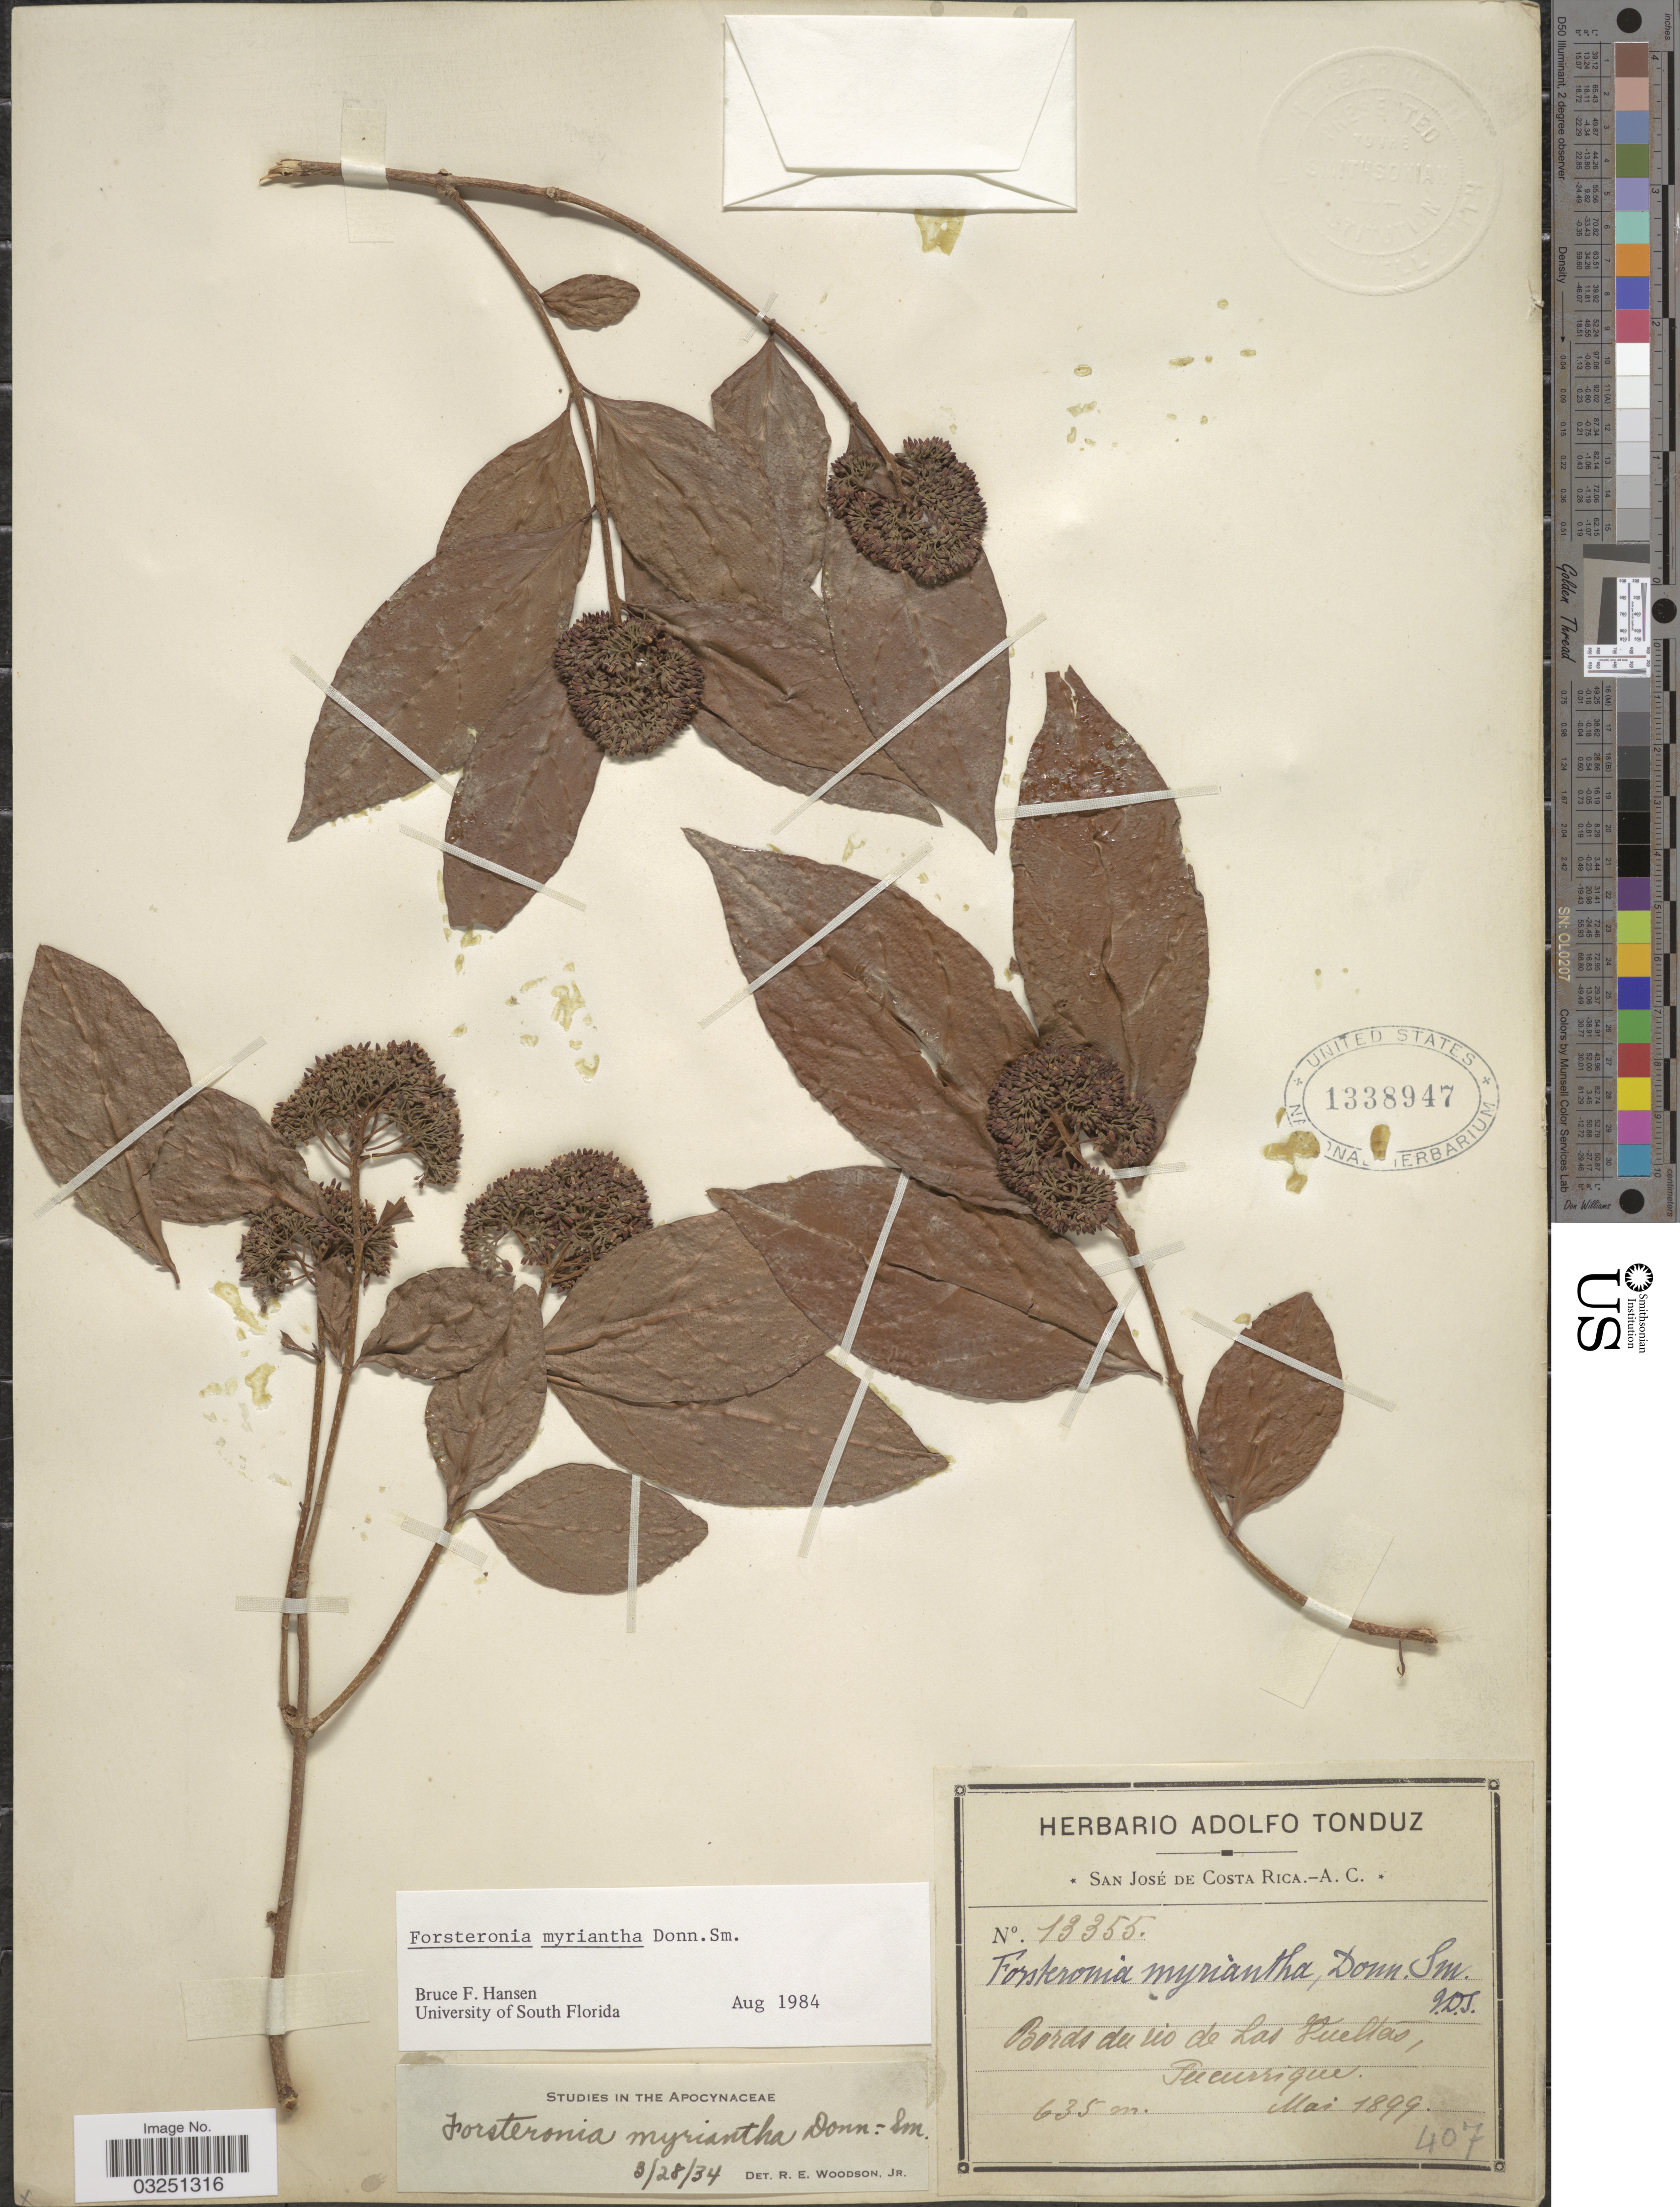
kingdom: Plantae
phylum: Tracheophyta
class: Magnoliopsida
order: Gentianales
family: Apocynaceae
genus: Forsteronia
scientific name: Forsteronia myriantha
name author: Donn. Sm.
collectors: ex Herb. Adolfo Tonduz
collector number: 13355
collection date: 1899-05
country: Costa Rica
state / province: San José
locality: Bords du rio de Las Pueltas, Tucurrique.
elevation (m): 635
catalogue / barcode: US 1338947